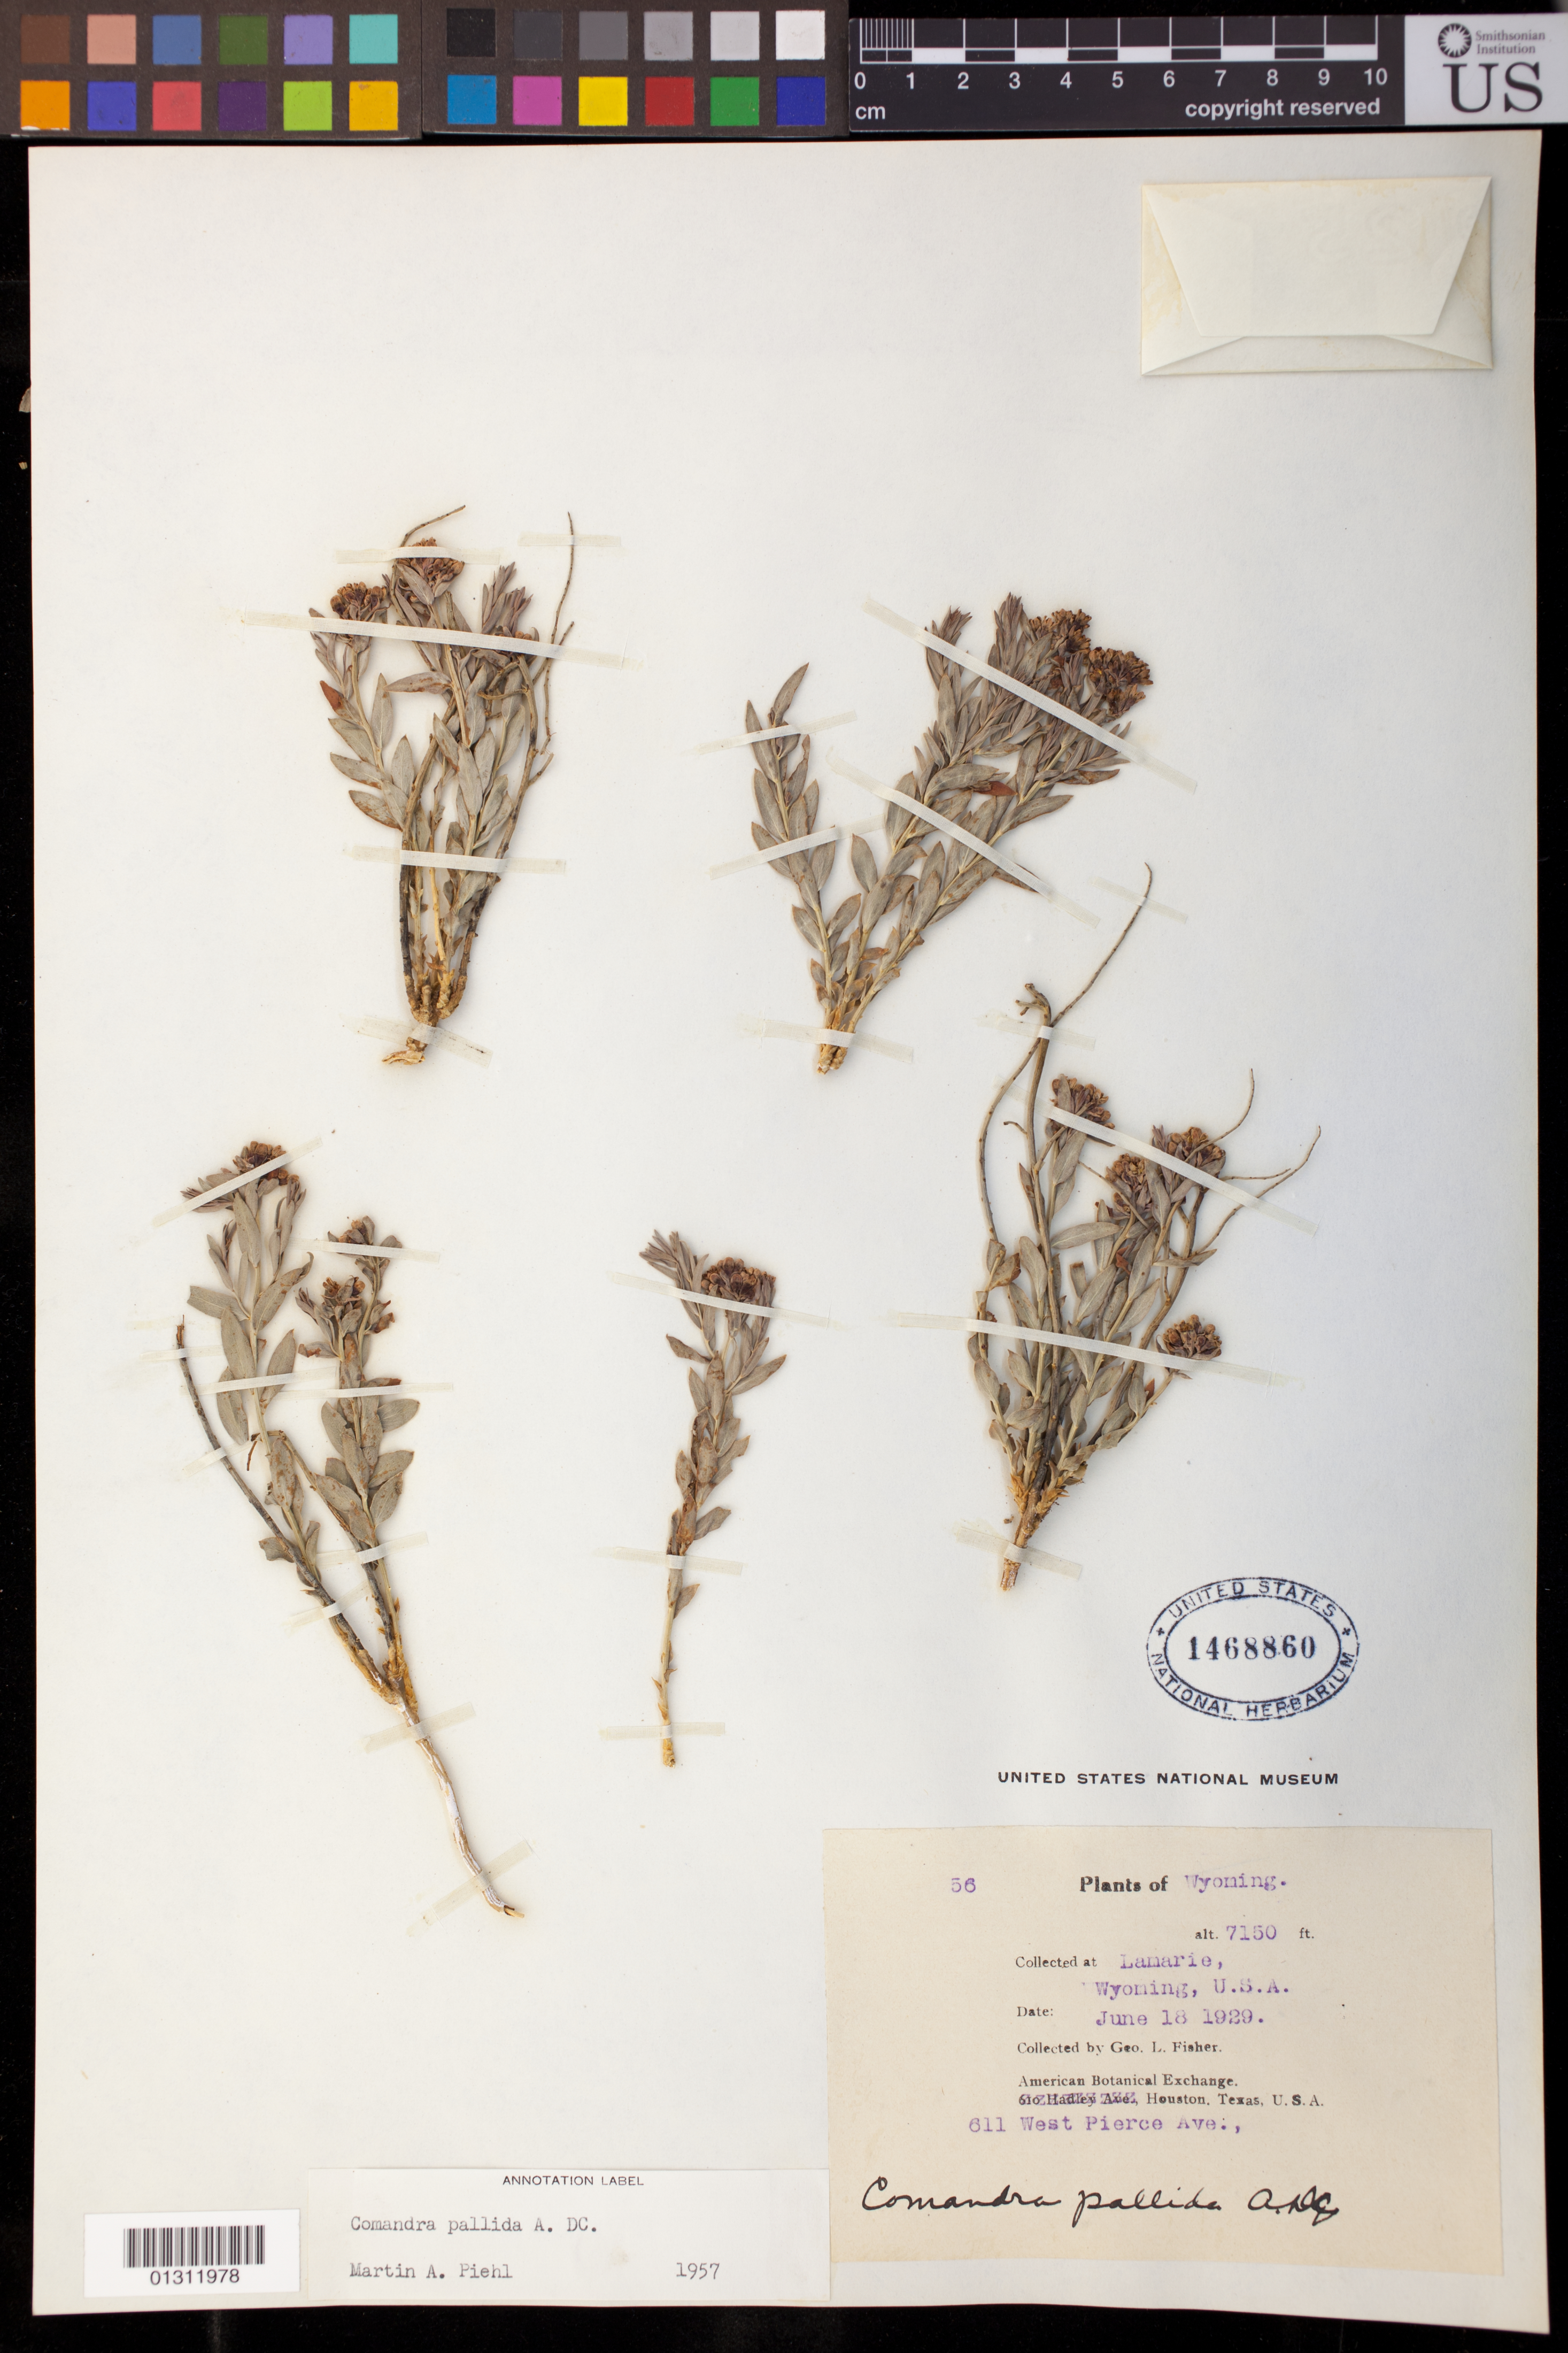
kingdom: Plantae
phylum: Tracheophyta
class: Magnoliopsida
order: Santalales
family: Comandraceae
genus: Comandra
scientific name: Comandra pallida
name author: A. DC.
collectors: G. L. Fisher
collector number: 56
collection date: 1929-06-18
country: United States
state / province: Wyoming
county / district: Albany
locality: Lamarie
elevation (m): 2179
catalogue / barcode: US 1468860